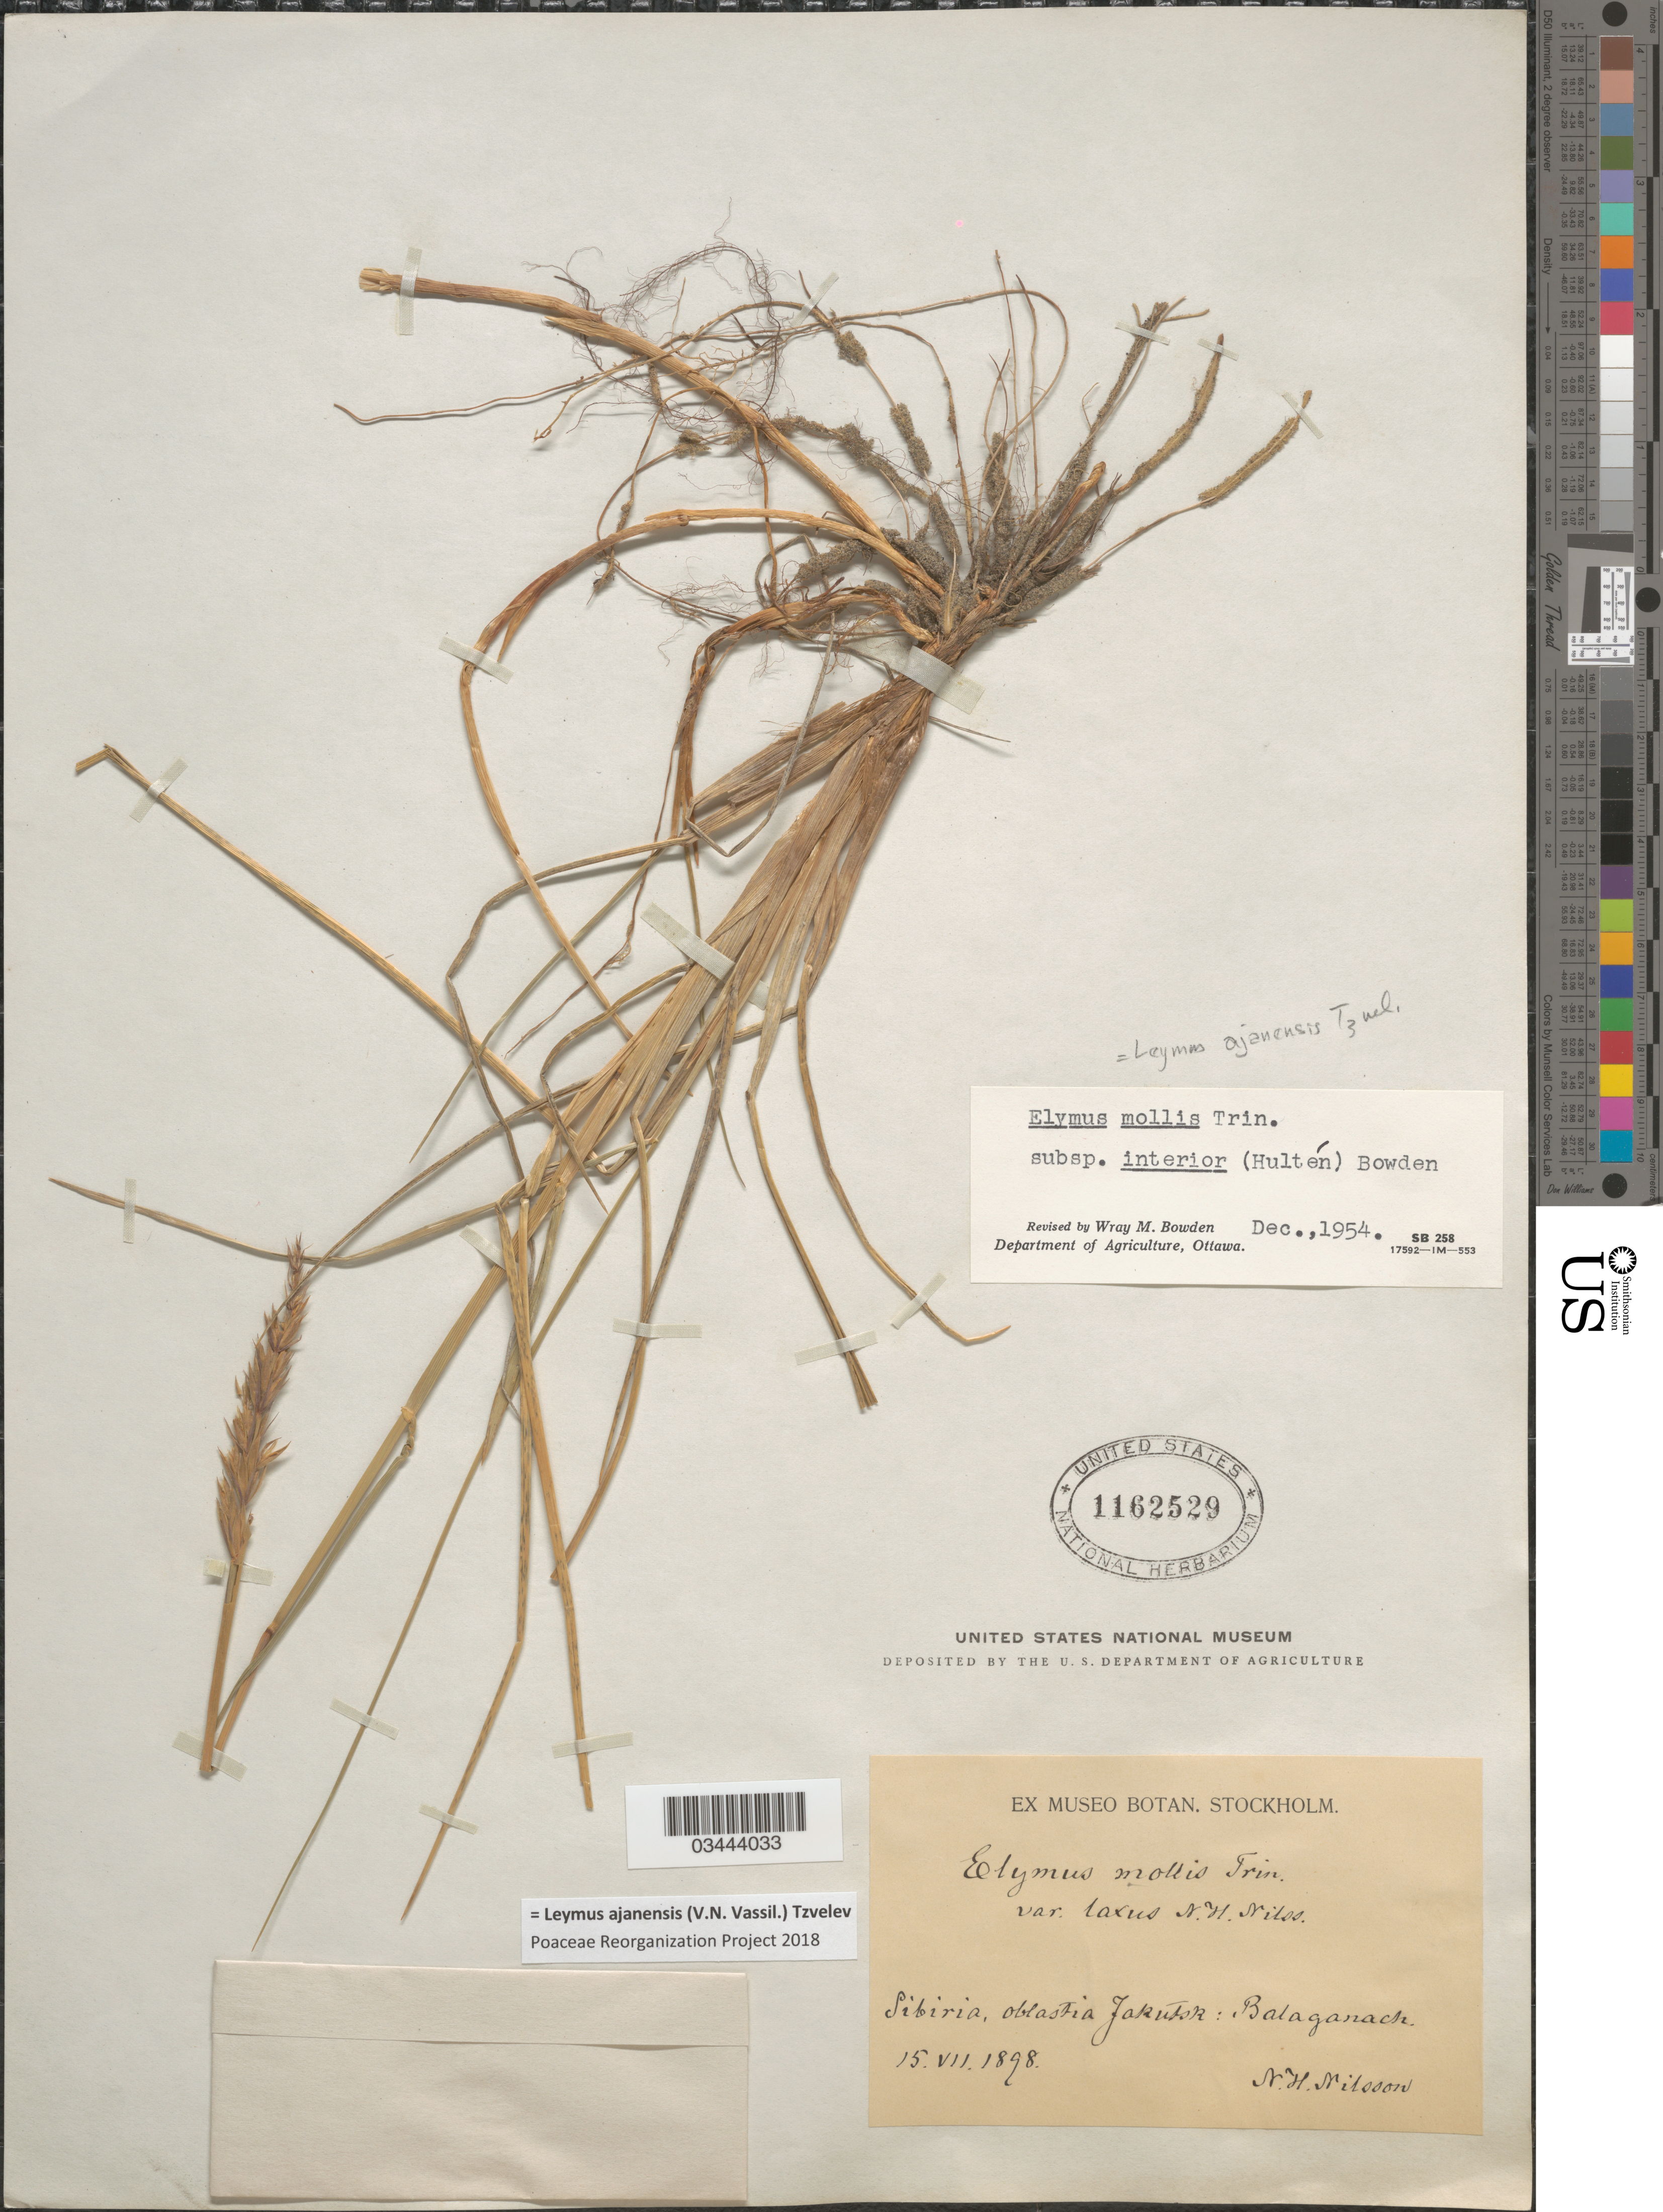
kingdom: Plantae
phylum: Tracheophyta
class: Liliopsida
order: Poales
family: Poaceae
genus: Leymus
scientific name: Leymus ajanensis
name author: (V.N. Vassil.) Tzvelev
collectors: N. H. Nilsson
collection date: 1898-07-15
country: Russian Federation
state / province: Sakha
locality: Sibiria, oblastia Jakutsk: Balaganach.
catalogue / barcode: US 1162529